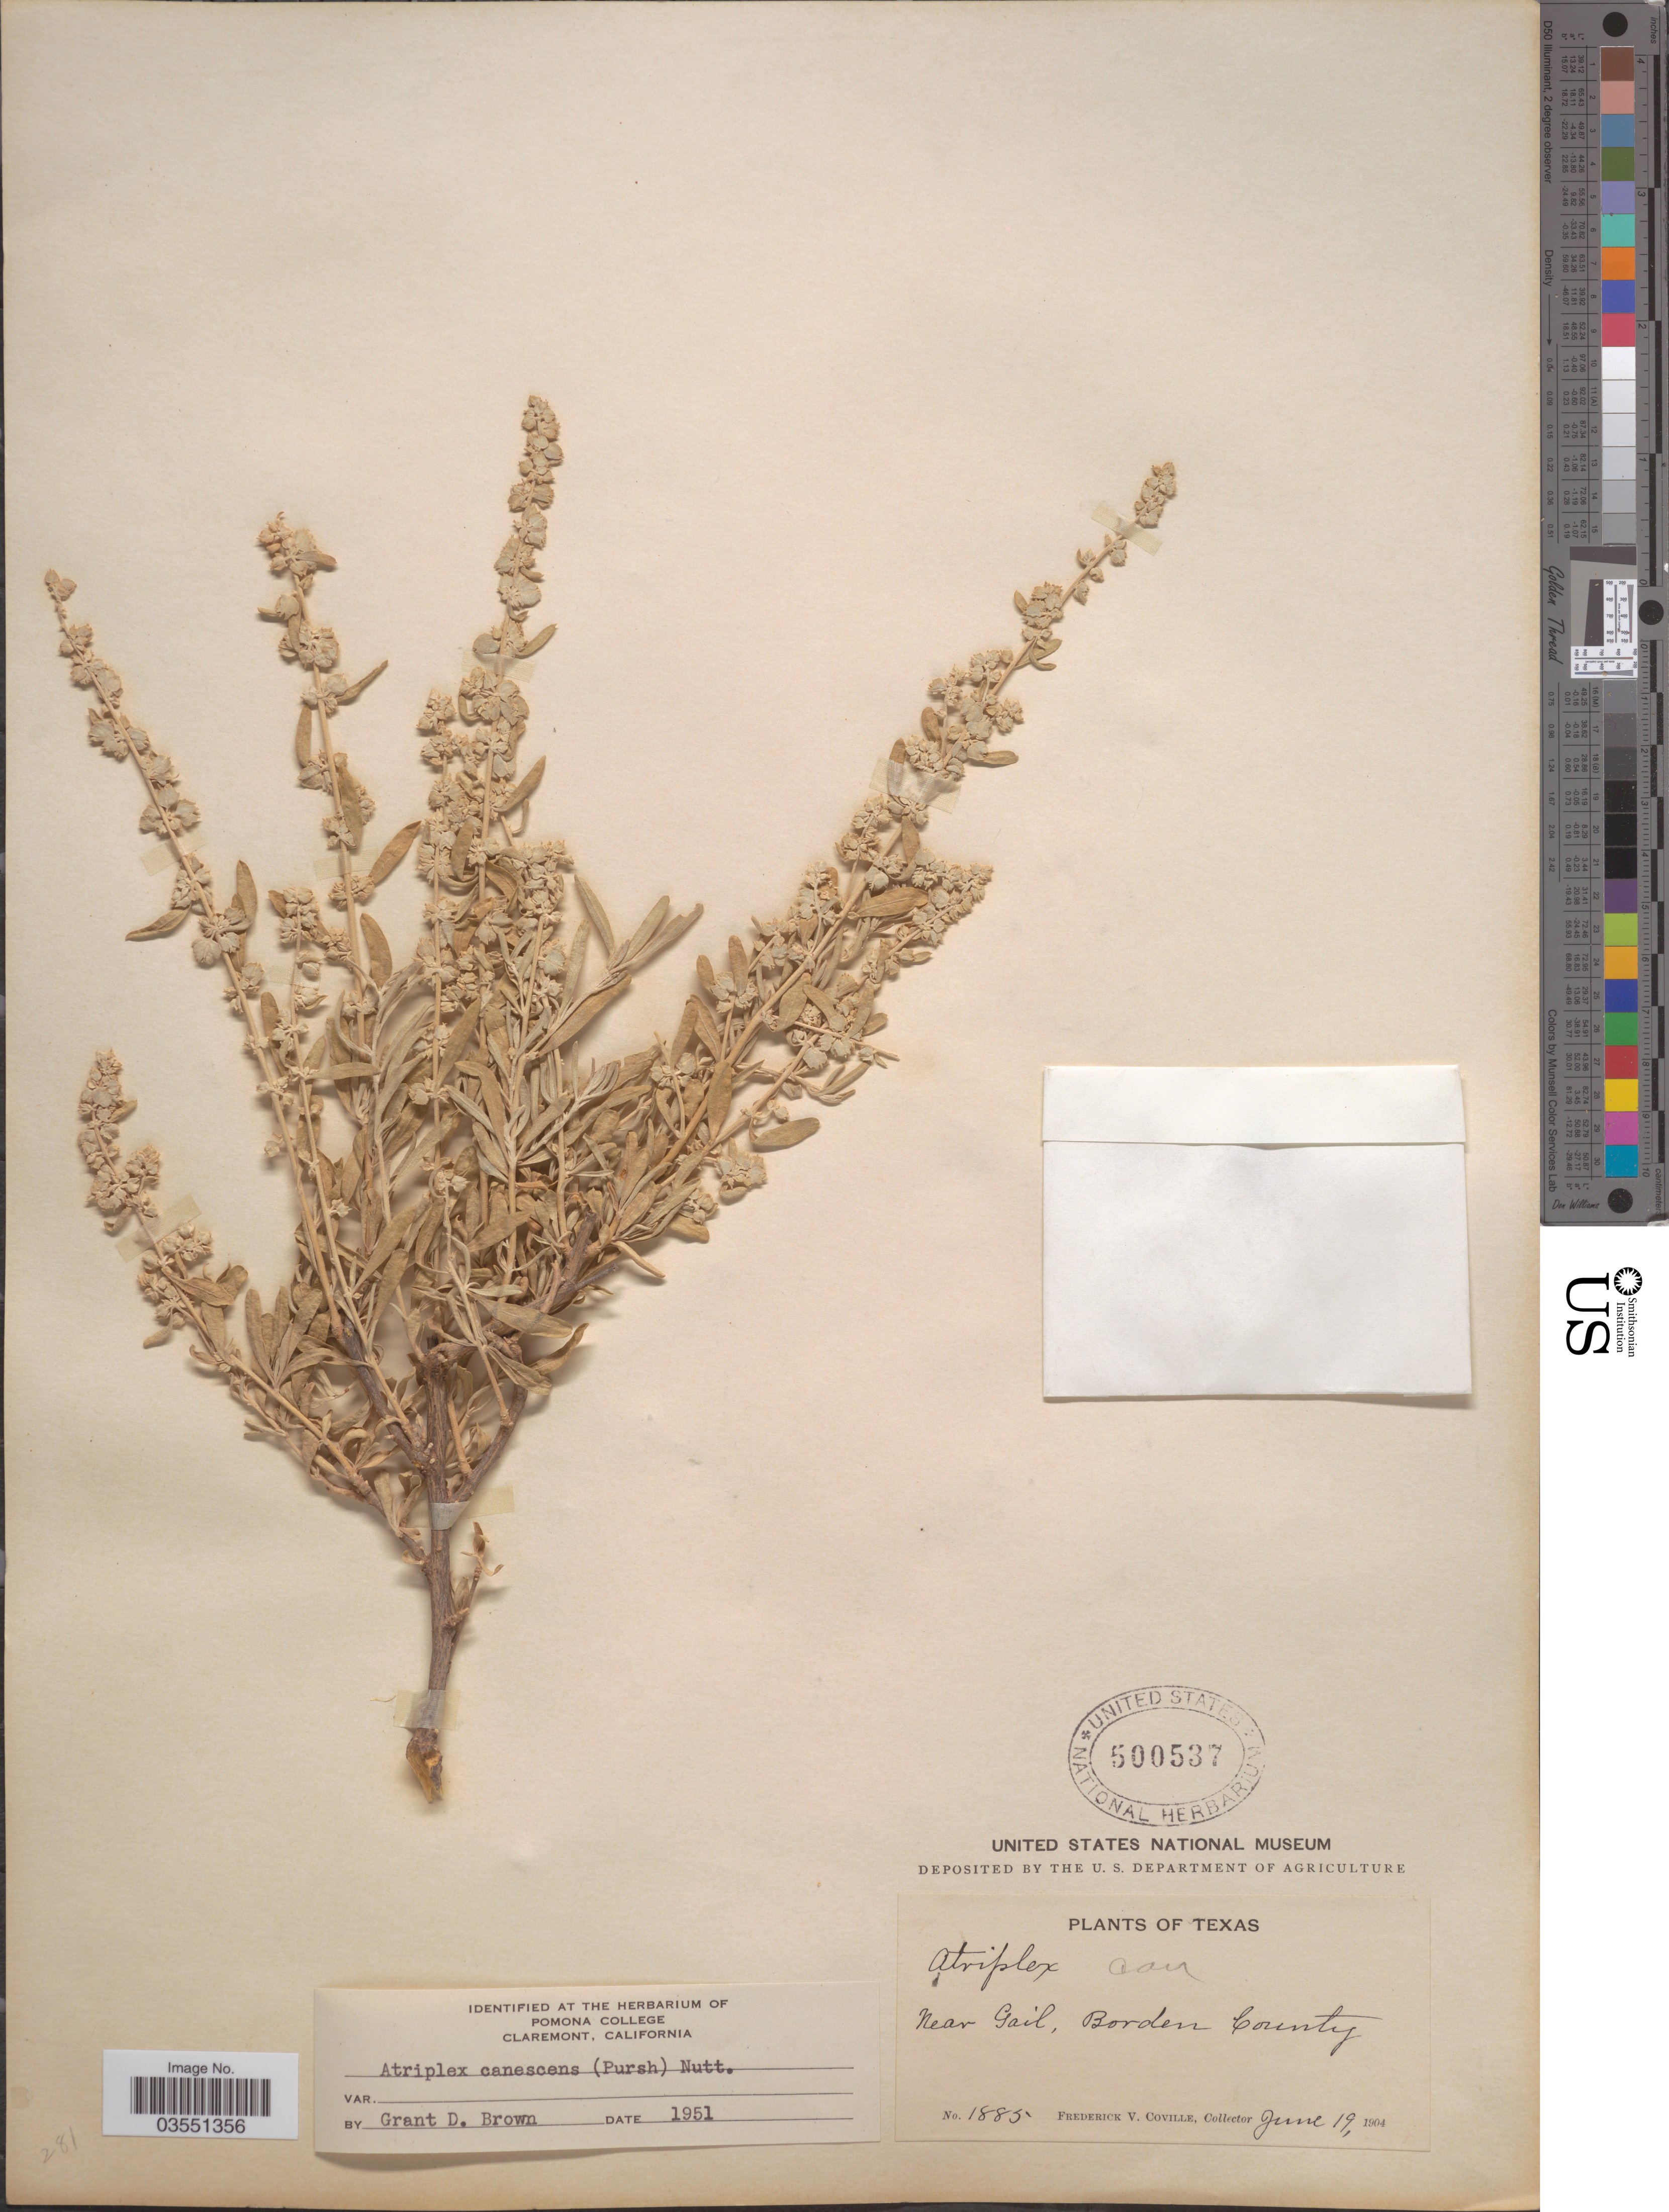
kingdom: Plantae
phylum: Tracheophyta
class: Magnoliopsida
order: Caryophyllales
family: Amaranthaceae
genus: Atriplex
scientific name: Atriplex canescens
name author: (Pursh) Nutt.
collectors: F. V. Coville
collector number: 1885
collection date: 1904-06-19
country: United States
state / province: Texas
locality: Near Gail, Borden County.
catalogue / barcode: US 500537